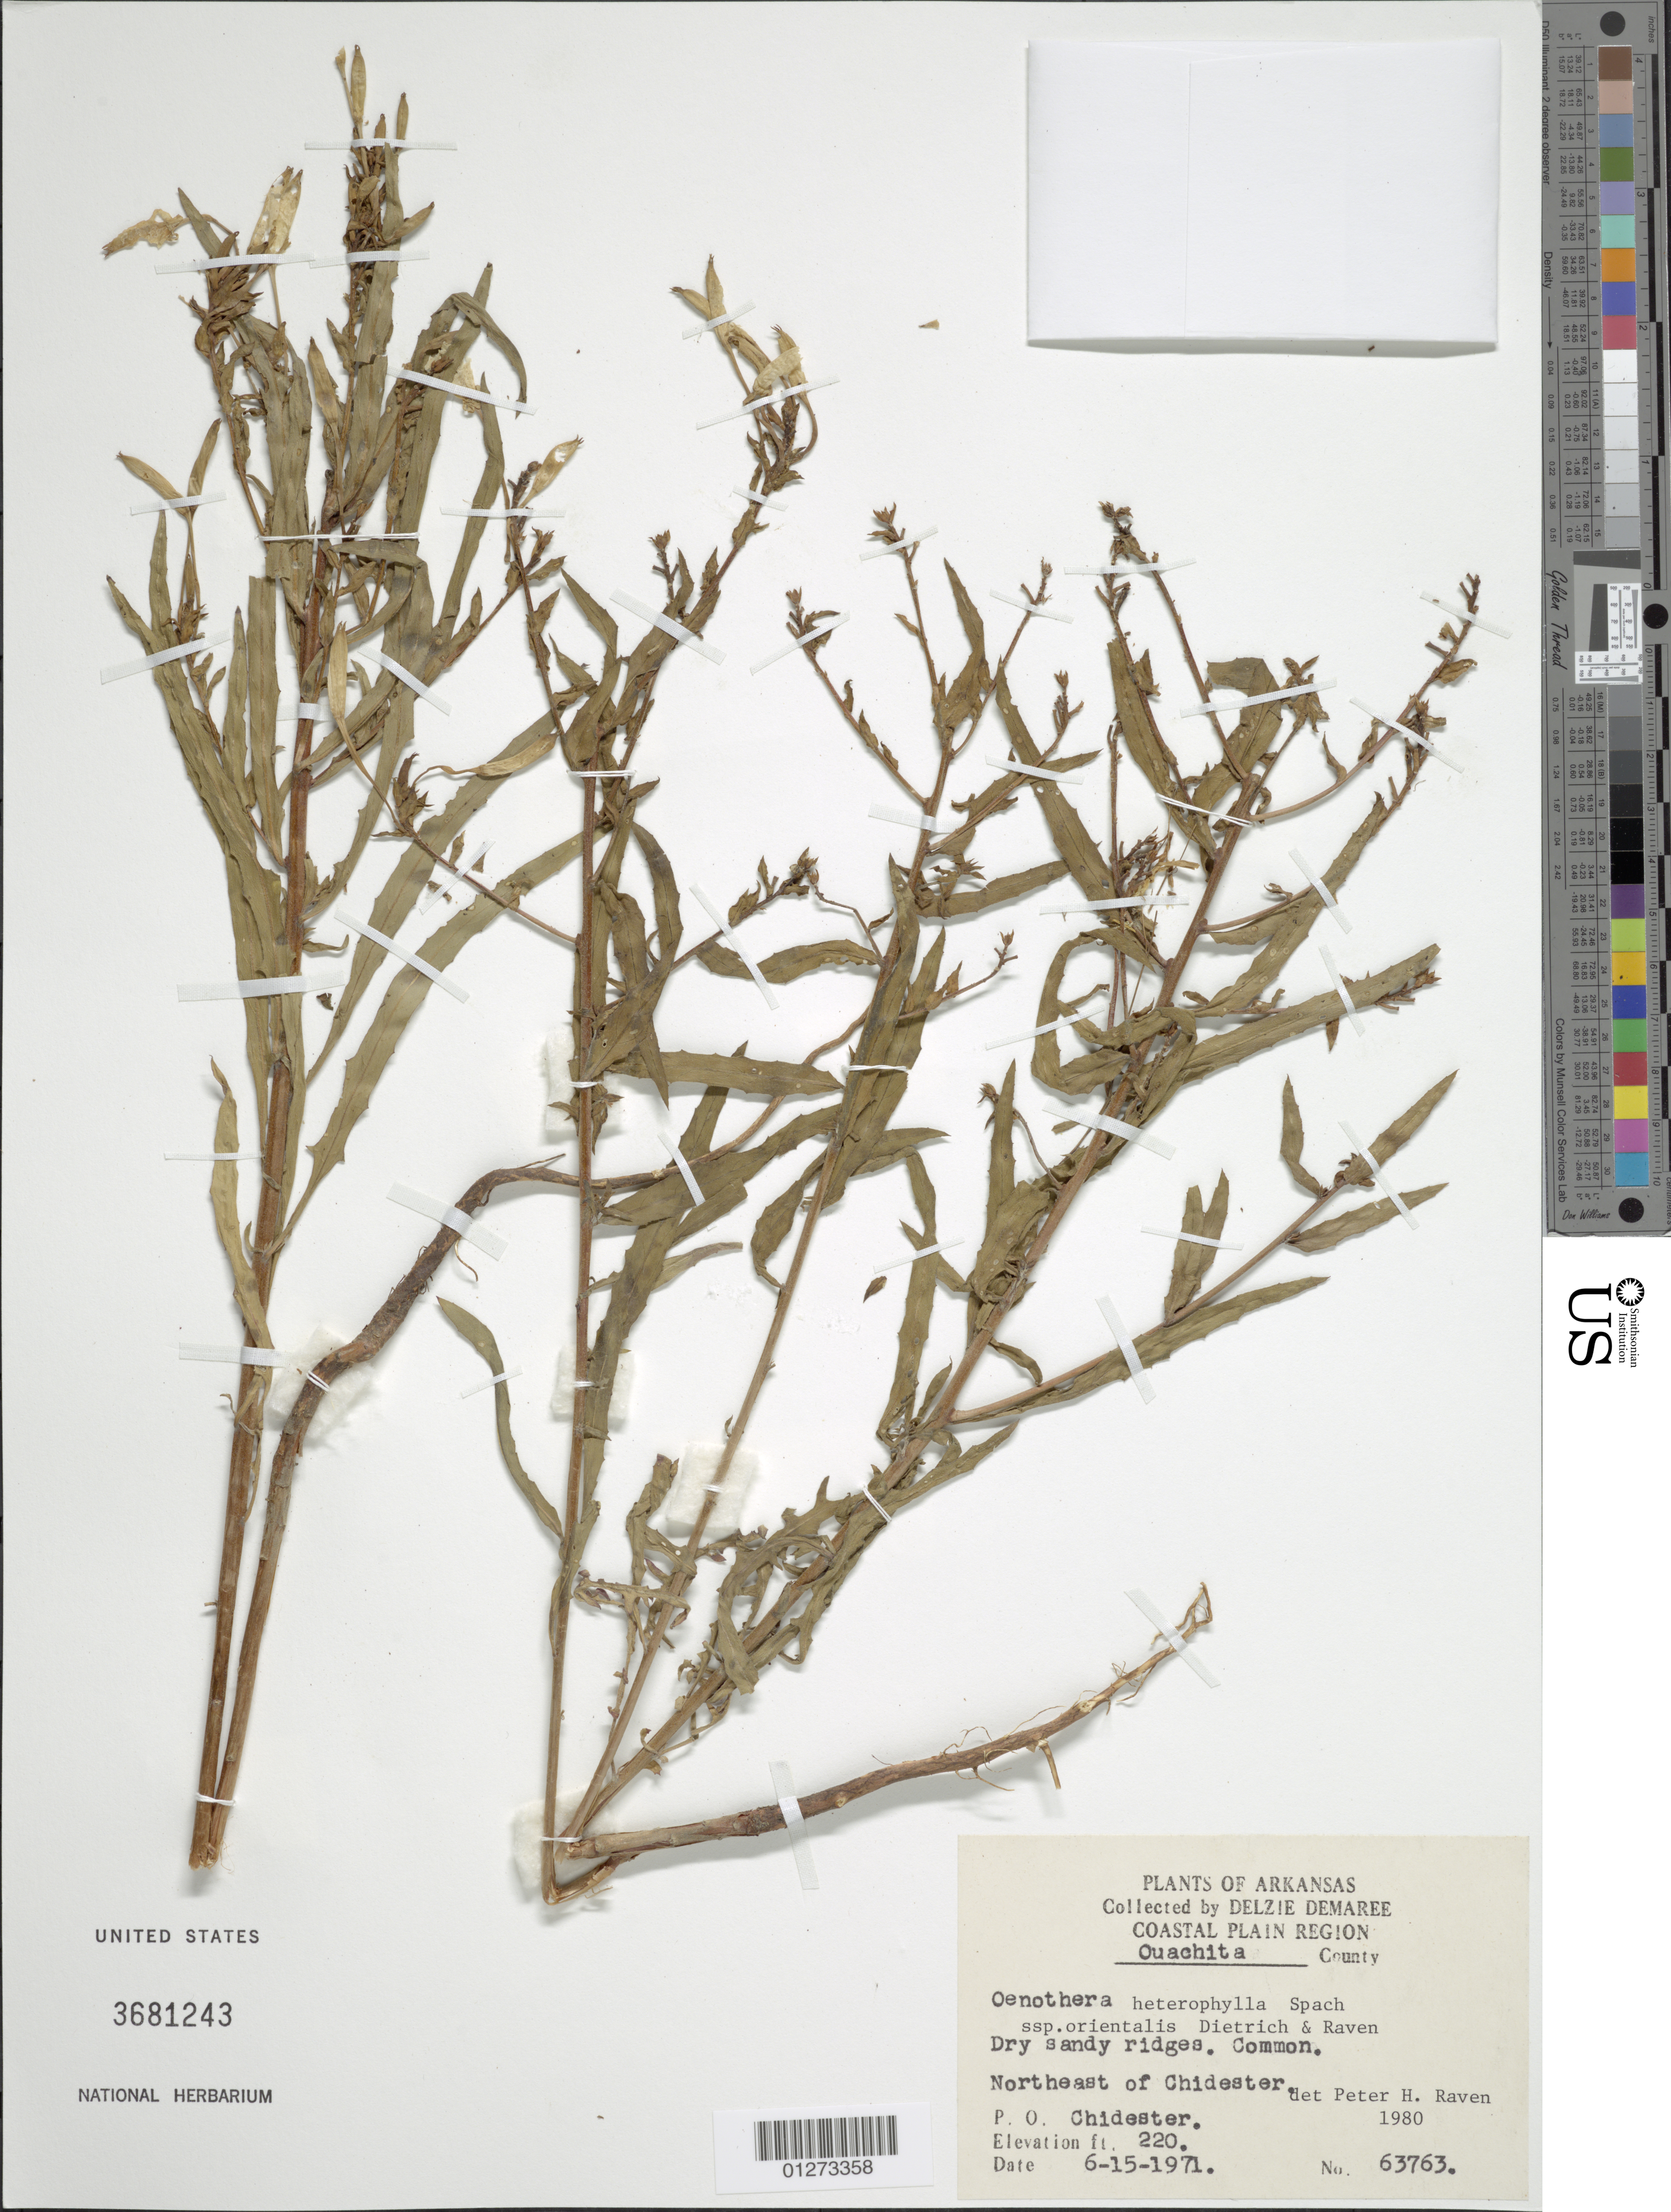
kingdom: Plantae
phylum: Tracheophyta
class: Magnoliopsida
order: Myrtales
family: Onagraceae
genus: Oenothera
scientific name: Oenothera heterophylla subsp. orientalis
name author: W. Dietr. et al.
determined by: Raven, P. H.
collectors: D. Demaree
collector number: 63763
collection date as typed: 6-15-1971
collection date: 1971-06-15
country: United States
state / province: Arkansas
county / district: Ouachita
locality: Northeast of Chidester.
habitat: Dry sandy ridges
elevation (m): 67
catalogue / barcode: US 3681243